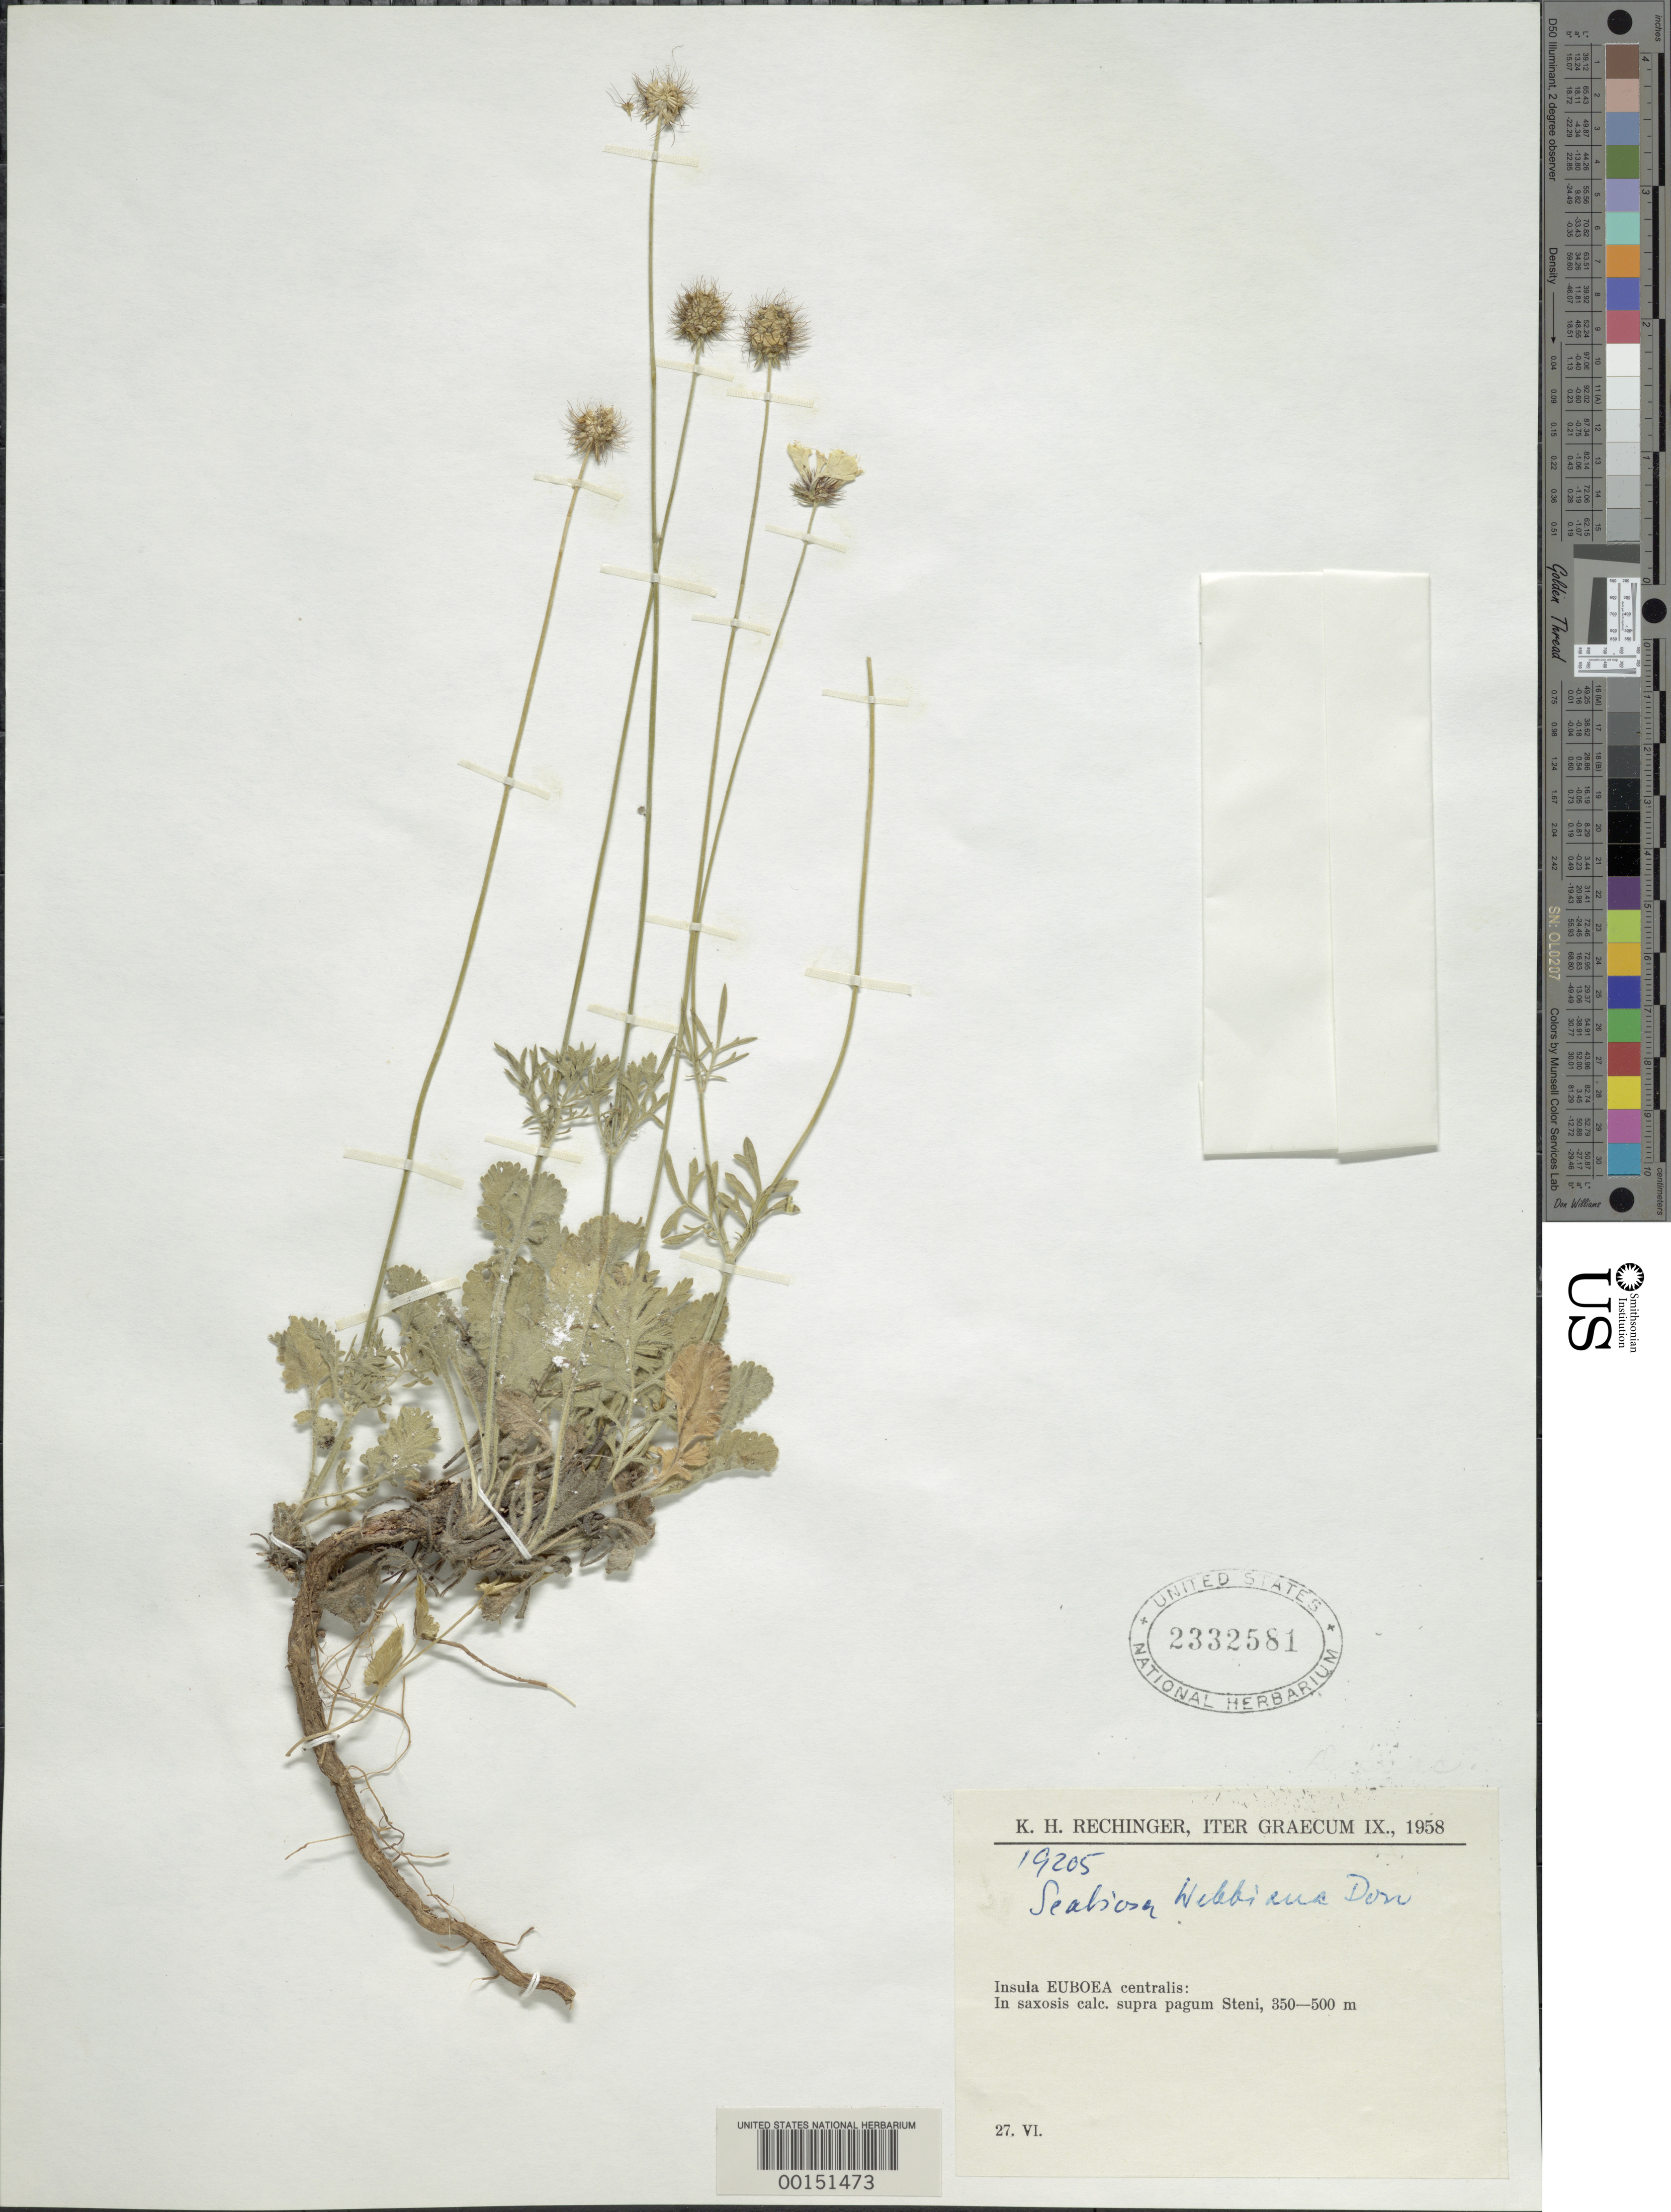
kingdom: Plantae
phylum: Tracheophyta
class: Magnoliopsida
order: Dipsacales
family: Caprifoliaceae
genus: Scabiosa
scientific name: Scabiosa ochroleuca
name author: L.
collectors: K. H. Rechinger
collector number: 19205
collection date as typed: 27 Jun 1958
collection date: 1958-06-27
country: Greece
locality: Insula Euboea, Steni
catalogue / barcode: US 2332581